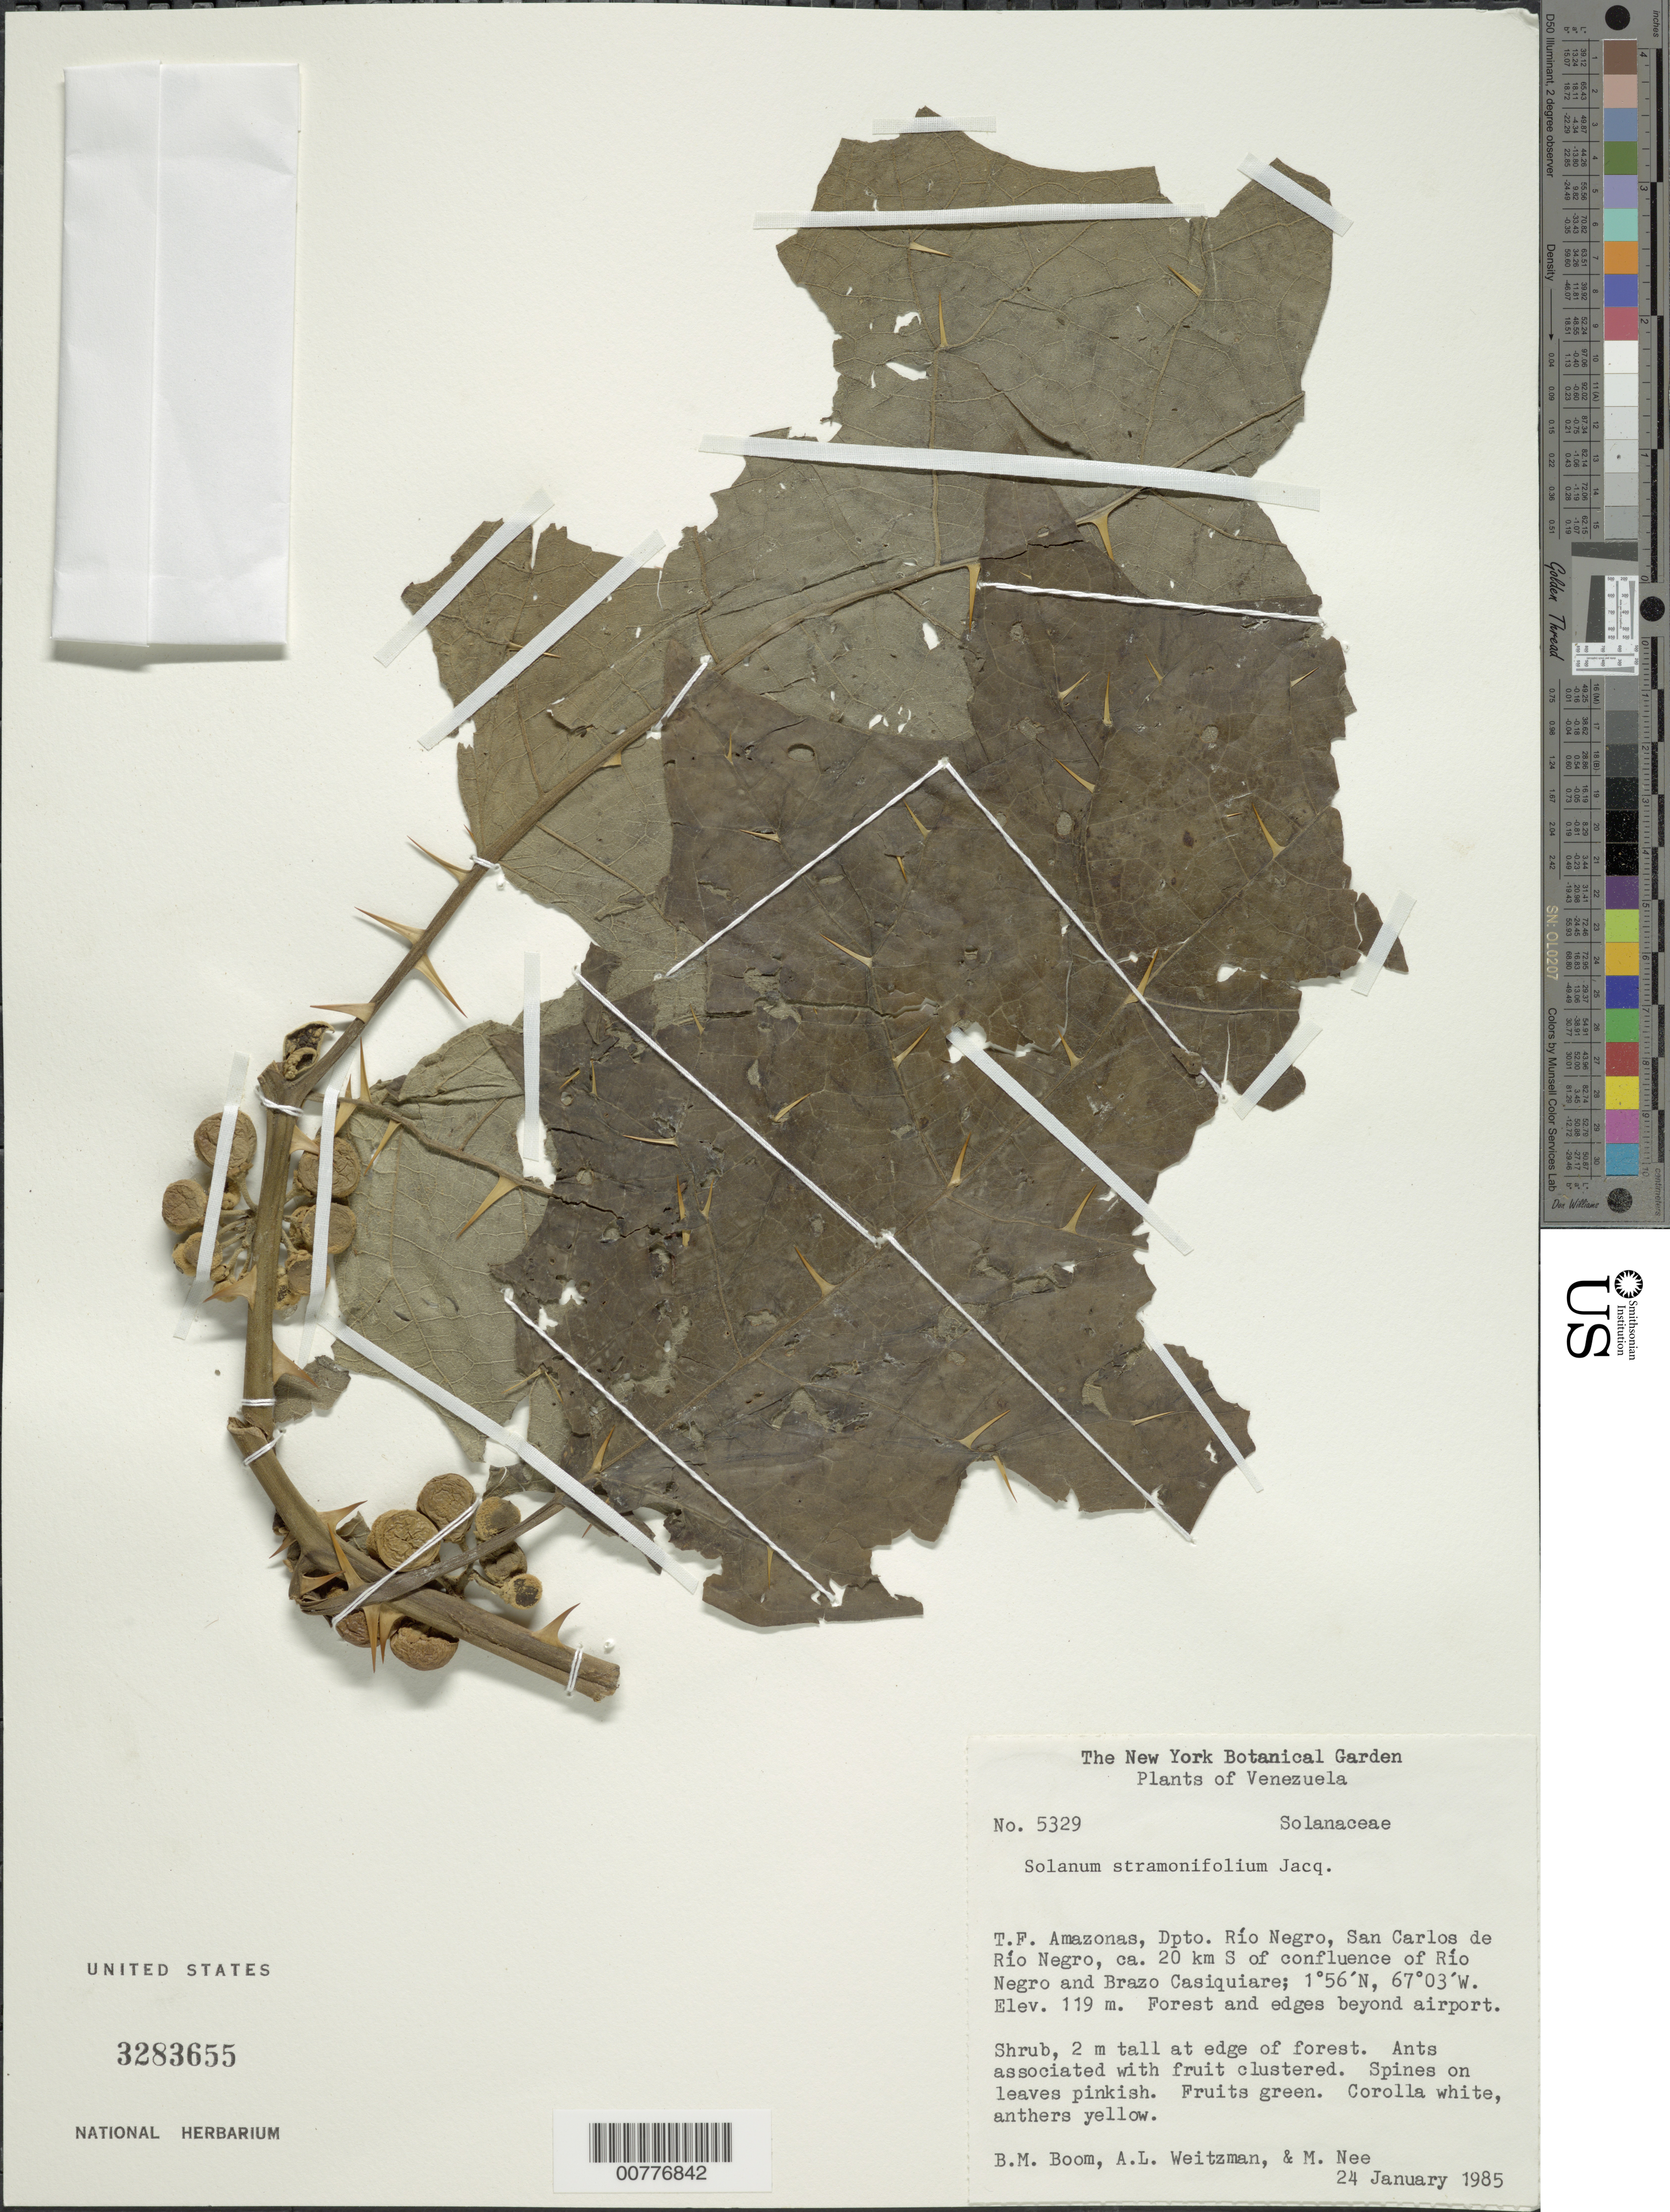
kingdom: Plantae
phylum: Tracheophyta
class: Magnoliopsida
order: Solanales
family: Solanaceae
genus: Solanum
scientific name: Solanum stramoniifolium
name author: Jacq.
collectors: B. M. Boom, A. L. Weitzman & M. Nee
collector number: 5329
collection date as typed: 1 Jan 1985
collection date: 1985-01-01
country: Venezuela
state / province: Amazonas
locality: Dpto. Río Negro, San Carlos de Río Negro, ca. 20 km S of confl. of Río Negro and Brazo Casiquiare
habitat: Forest and edges beyond airport. Ants associated with fruit clustered.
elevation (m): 119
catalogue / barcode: US 3283655